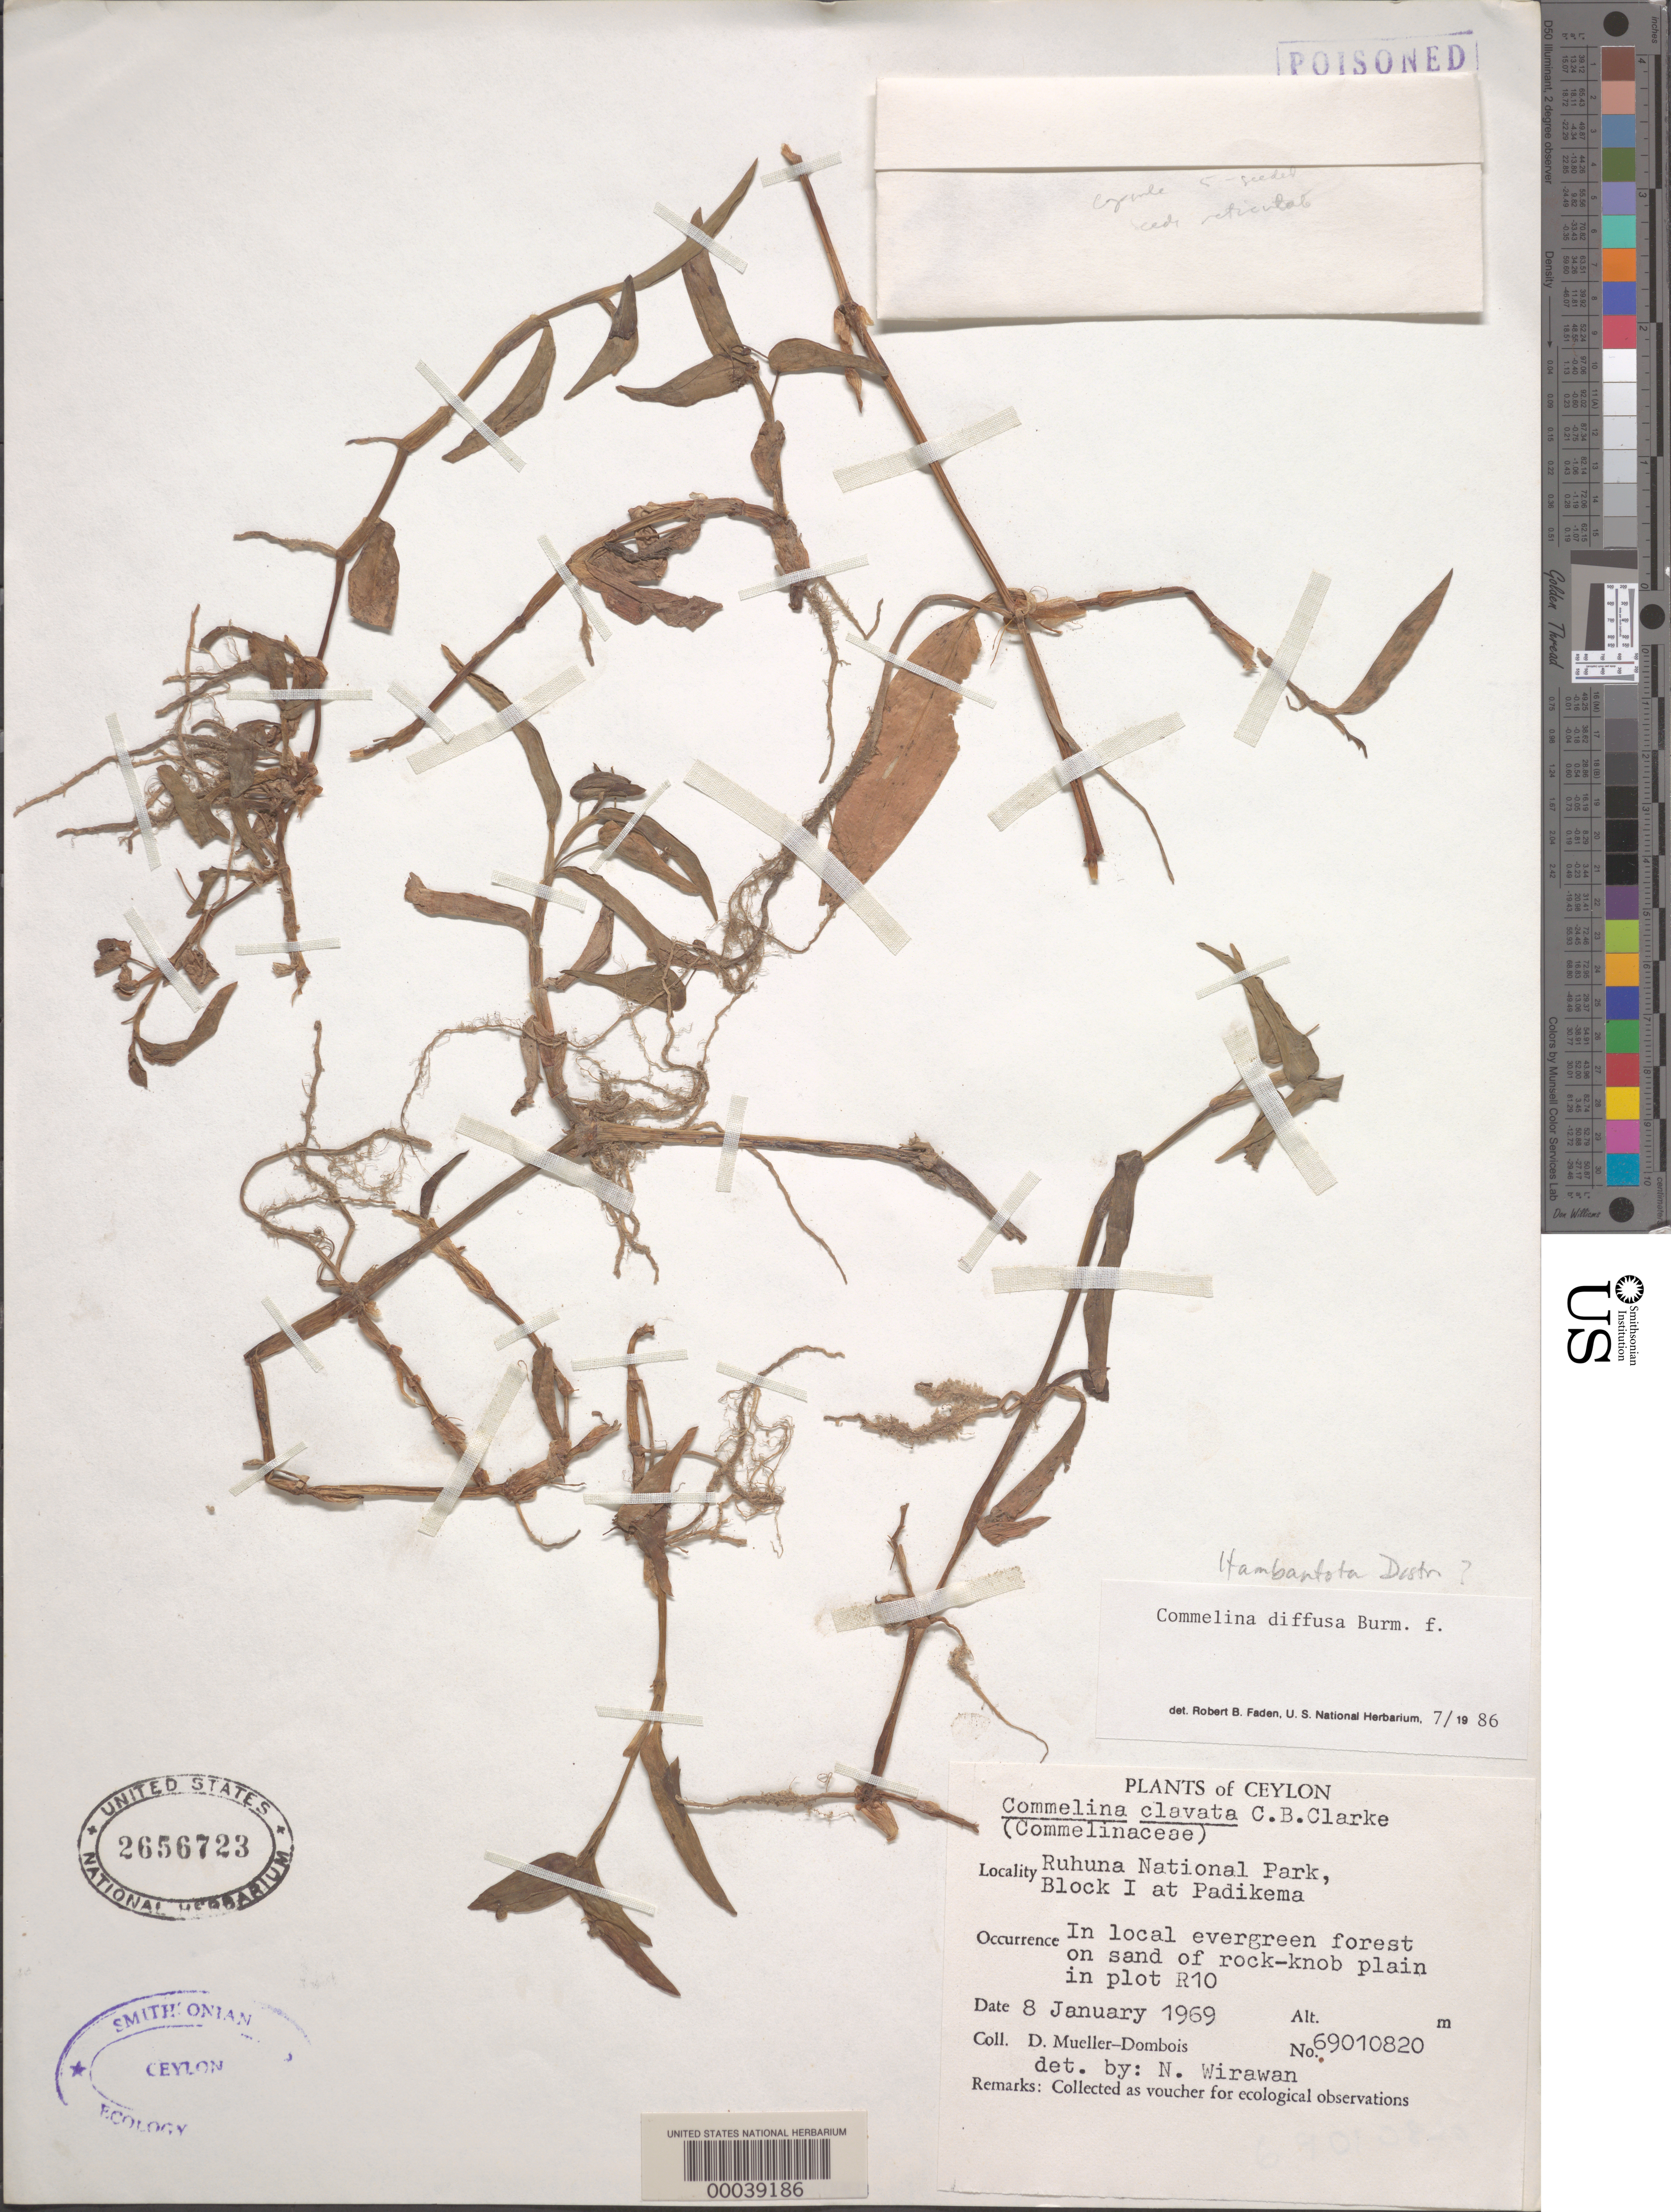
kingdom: Plantae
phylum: Tracheophyta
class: Liliopsida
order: Commelinales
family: Commelinaceae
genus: Commelina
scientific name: Commelina diffusa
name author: Burm. f.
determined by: Faden, Robert B., (US), Smithsonian Institution - National Museum of Natural History (UNITED STATES)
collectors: D. Mueller-Dombois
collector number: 69010820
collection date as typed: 08 Jan 1969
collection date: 1969-01-08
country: Sri Lanka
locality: Runhuna national park, padikema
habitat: Sandy rock-knob plain, evergreen forest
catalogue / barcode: US 2656723